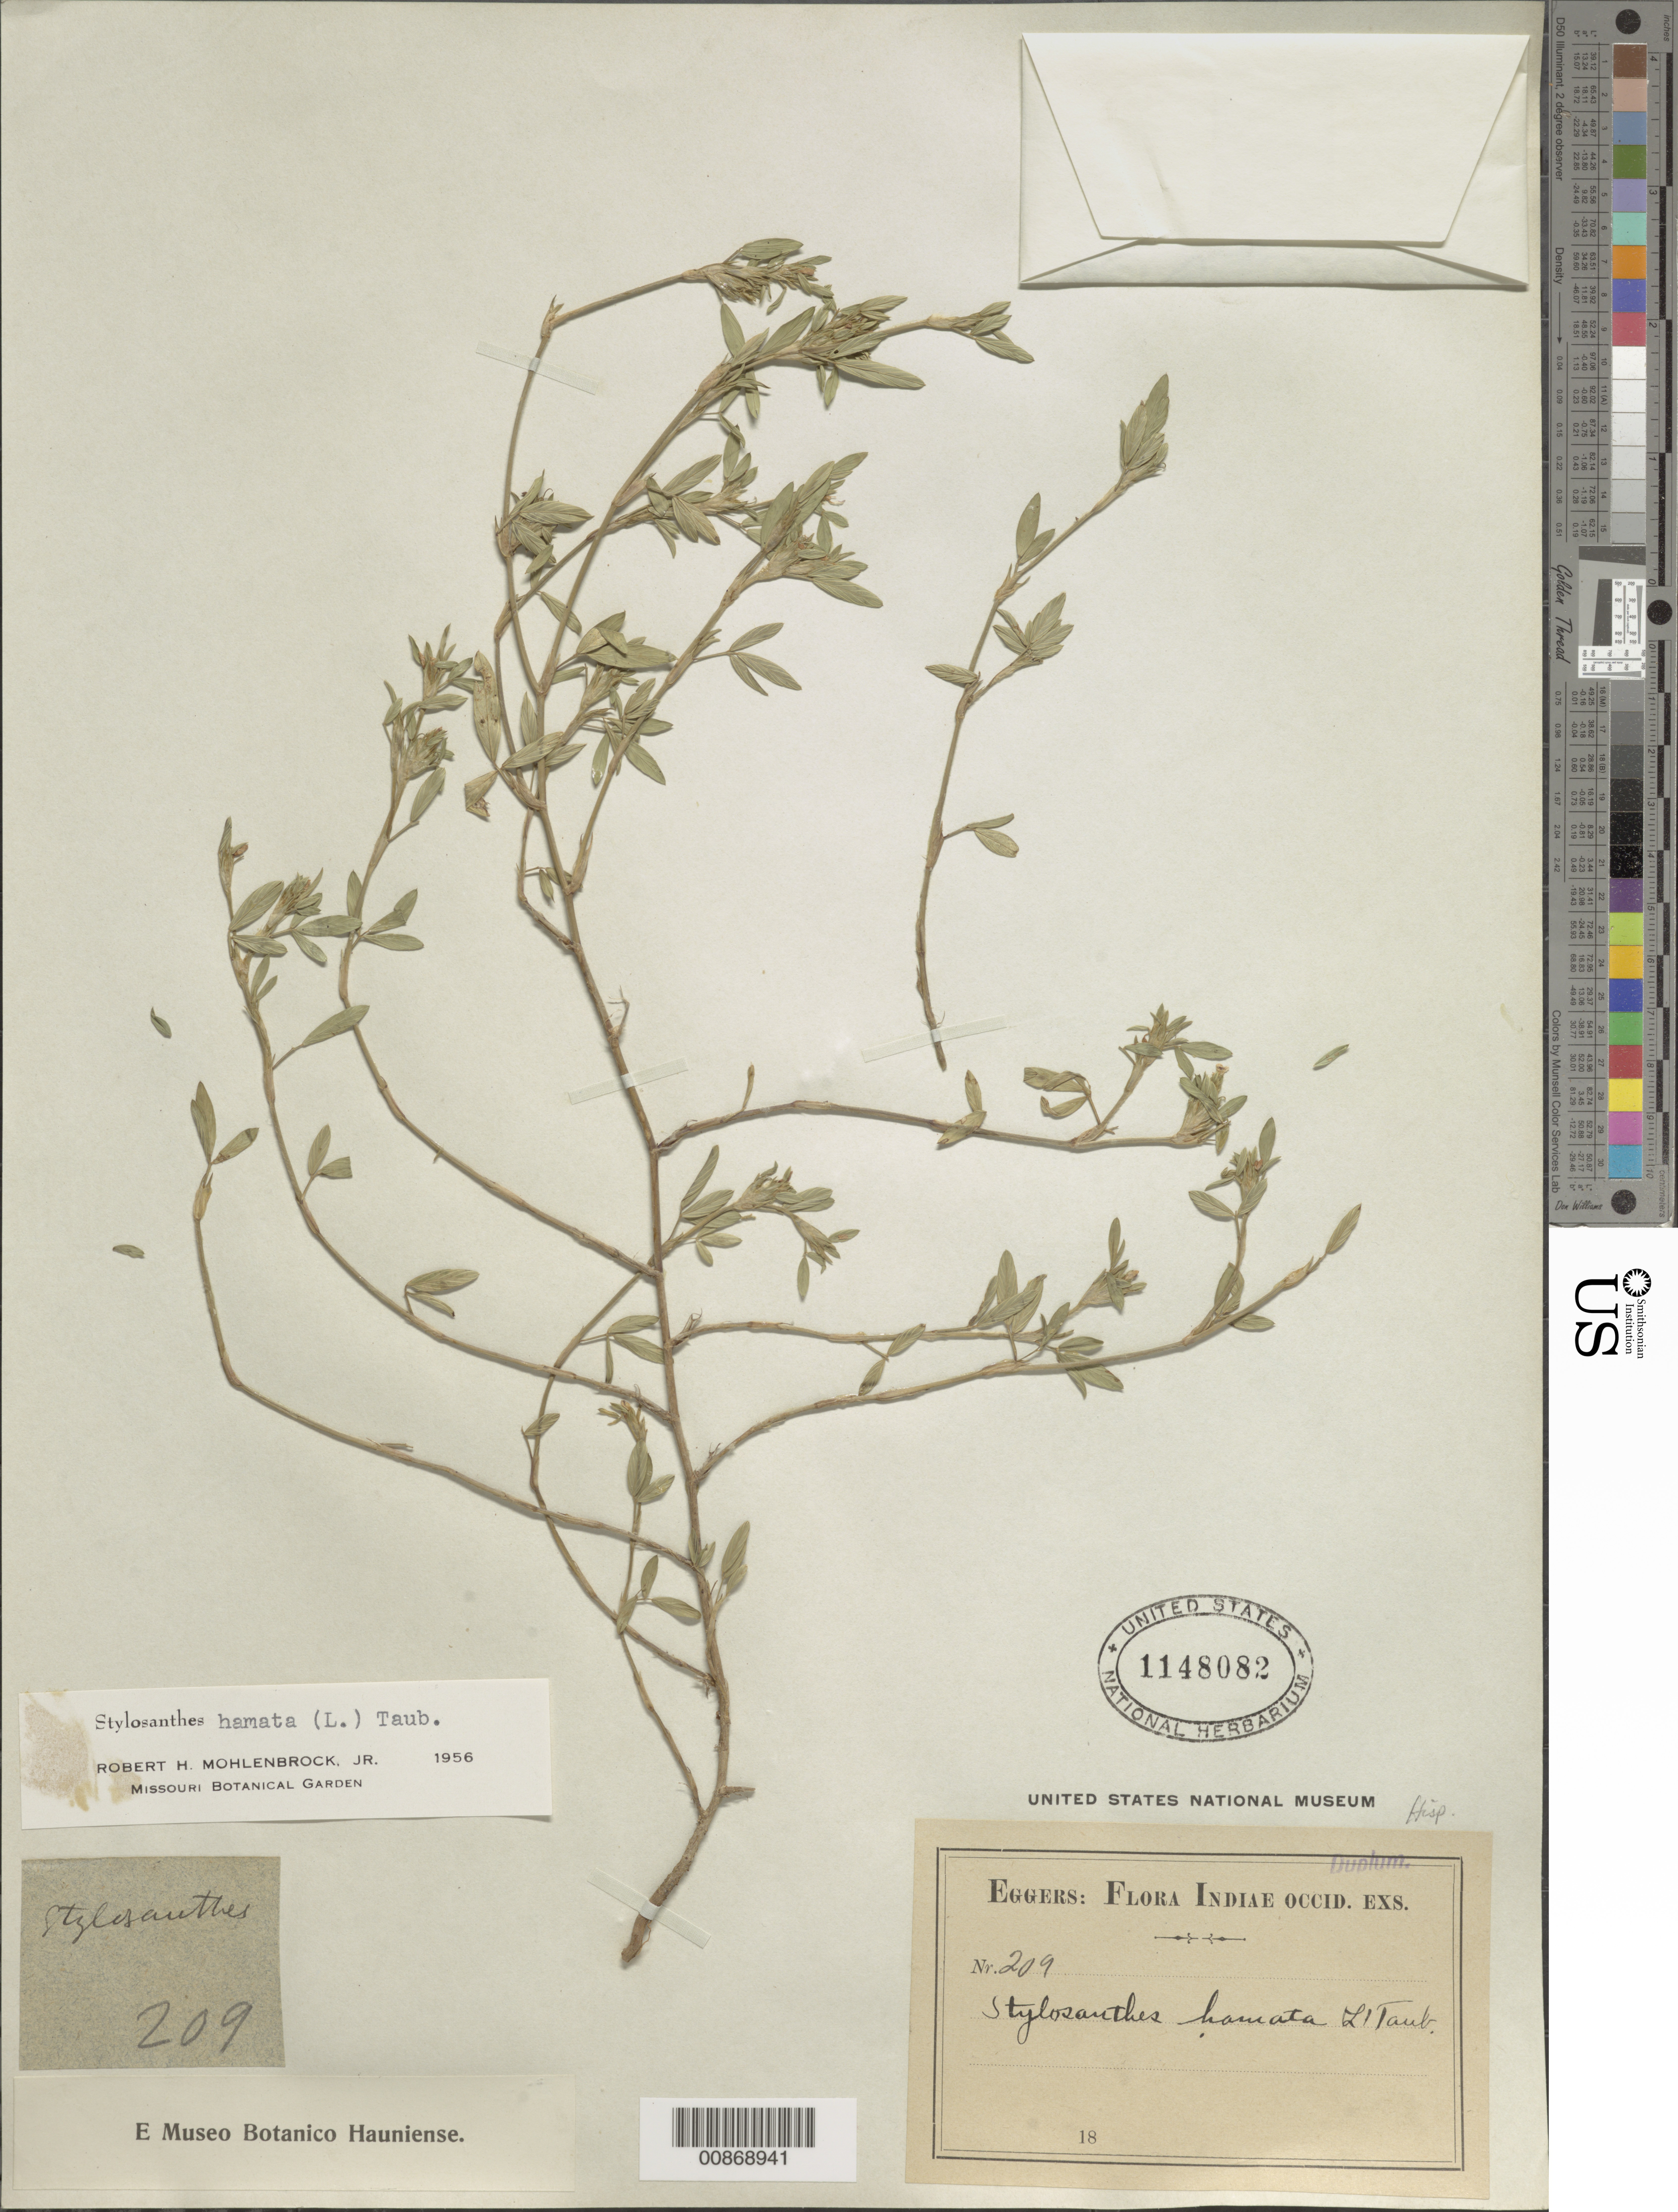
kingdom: Plantae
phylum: Tracheophyta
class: Magnoliopsida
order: Fabales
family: Fabaceae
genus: Stylosanthes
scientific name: Stylosanthes hamata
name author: (L.) Taub.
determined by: Mohlenbrock, Robert H., Jr.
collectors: H. F. A. von Eggers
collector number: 209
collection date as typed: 18--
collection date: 1800/1899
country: Dominican Republic / Haiti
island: Hispaniola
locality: Haiti - Dominican Republic.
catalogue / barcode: US 1148082